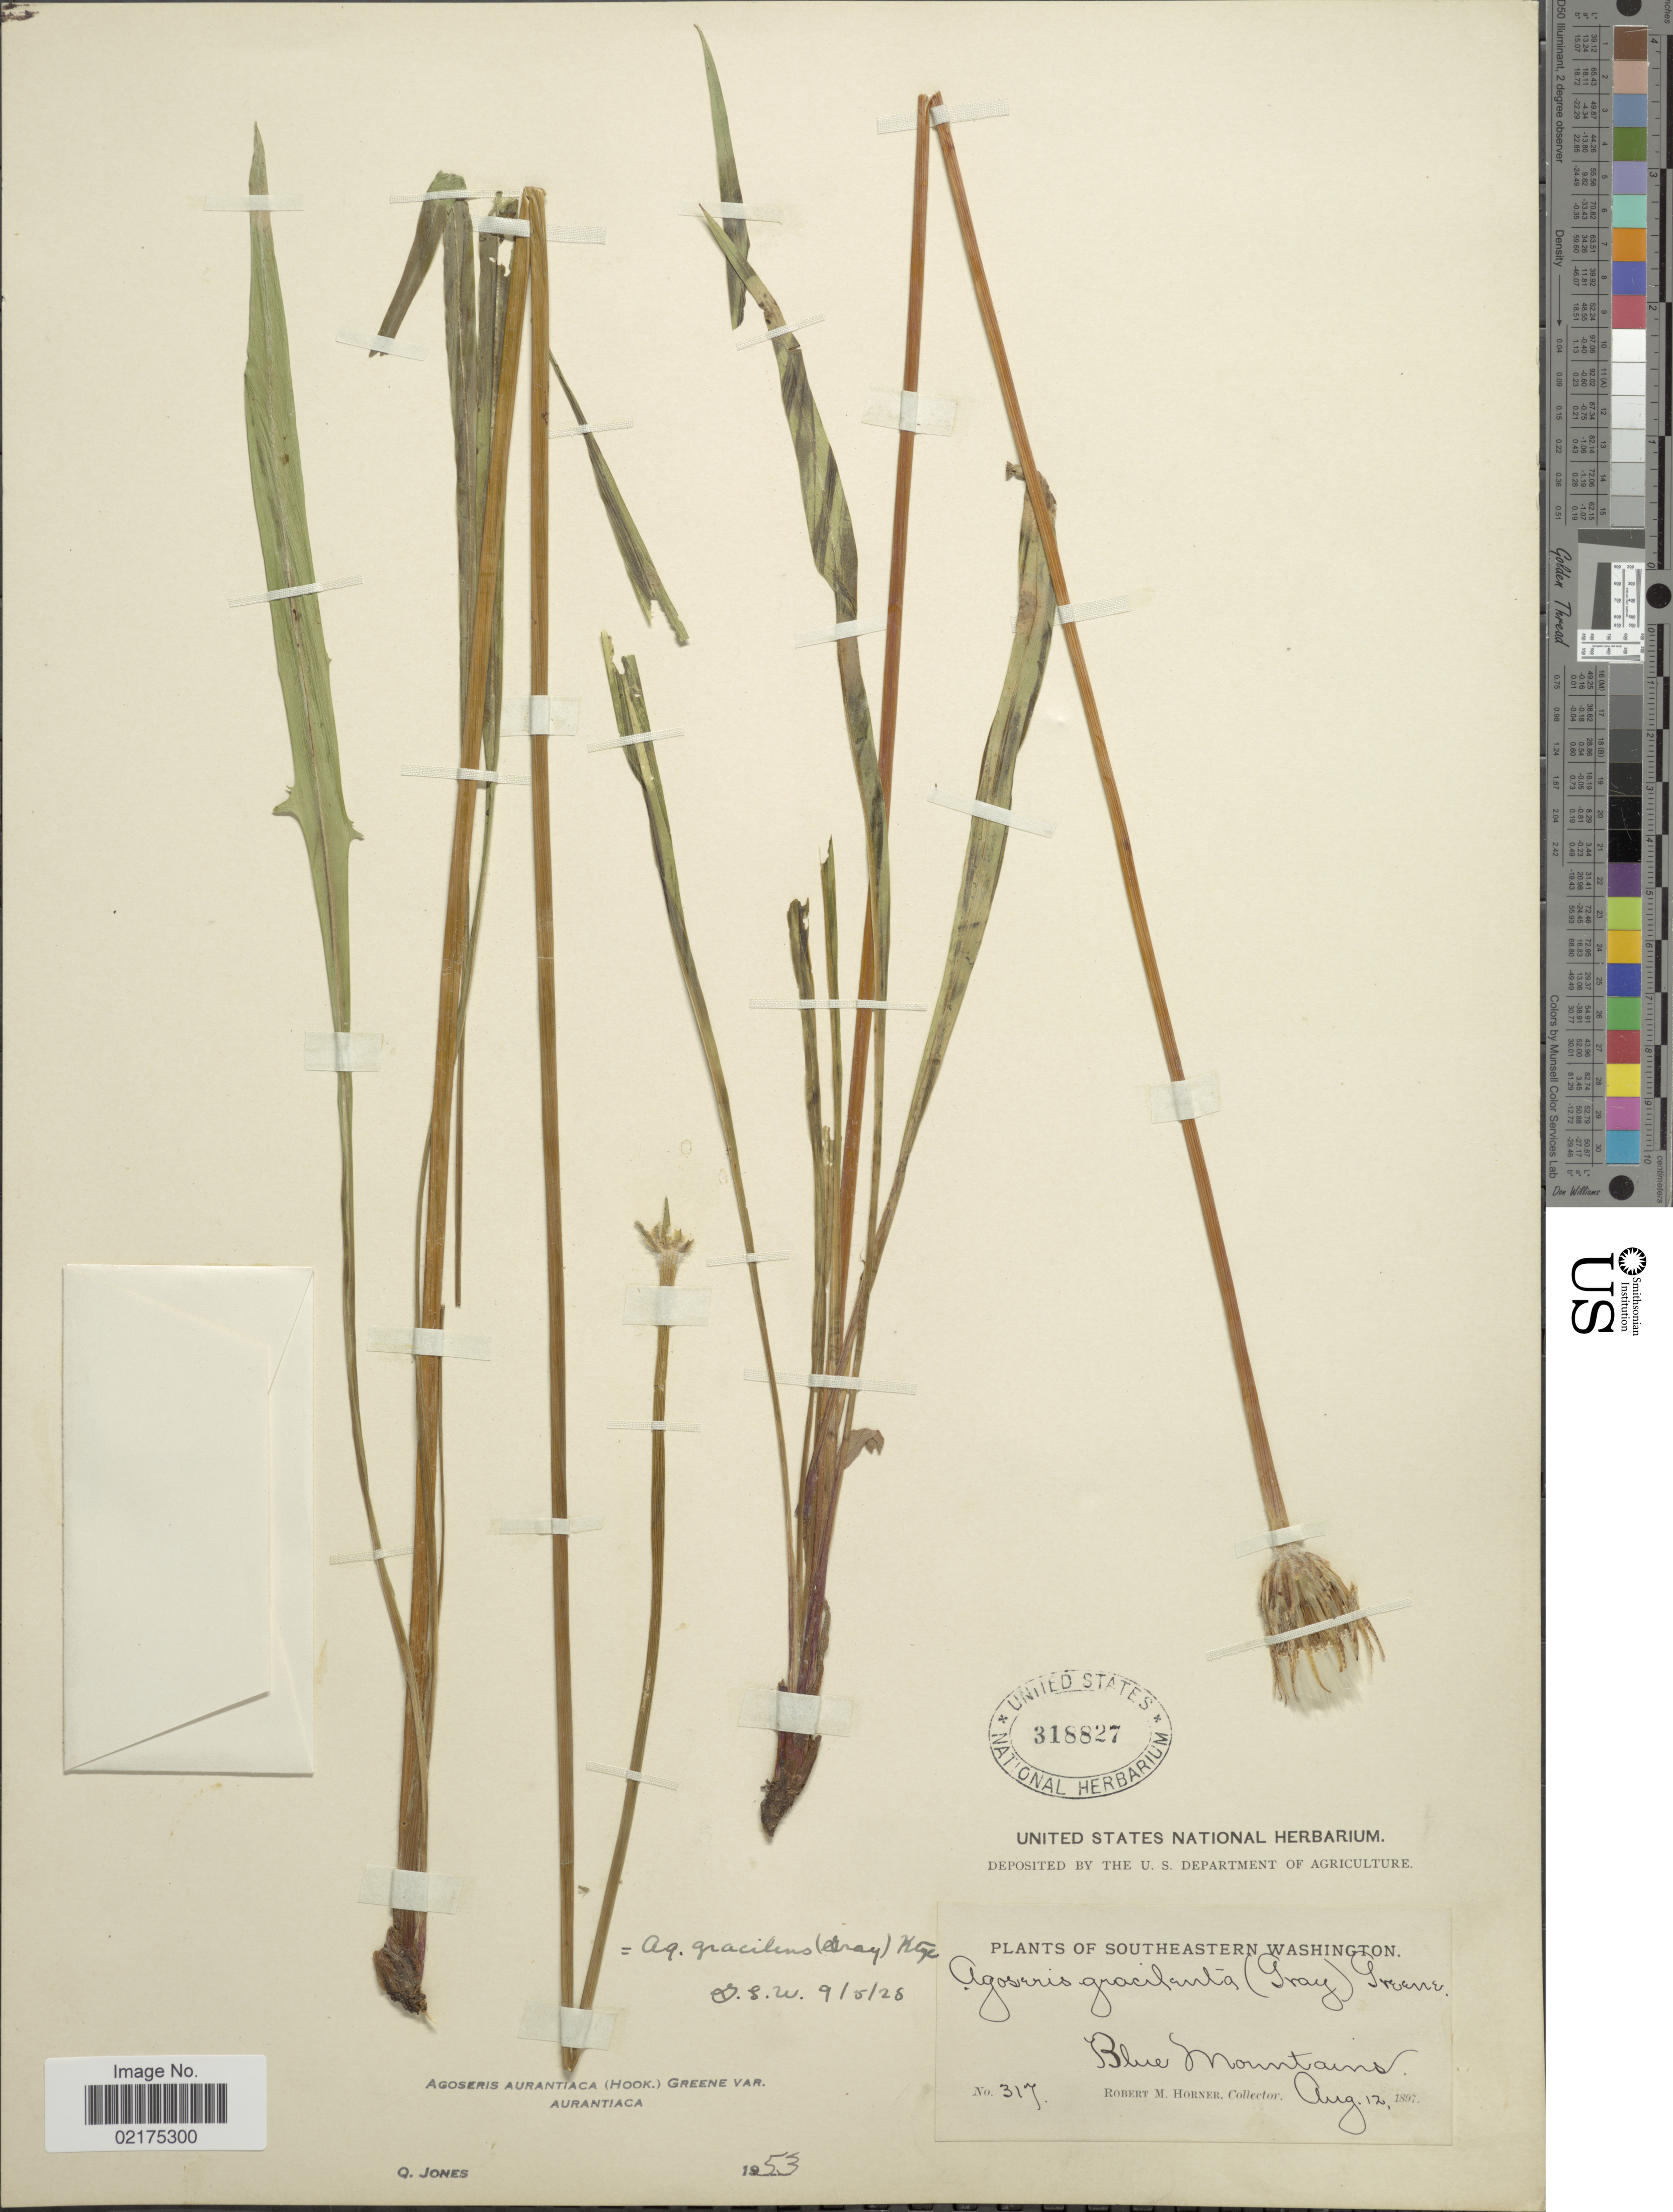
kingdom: Plantae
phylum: Tracheophyta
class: Magnoliopsida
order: Asterales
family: Asteraceae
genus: Agoseris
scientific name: Agoseris aurantiaca var. aurantiaca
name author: (Hook.) Greene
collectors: R. Horner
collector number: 317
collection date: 1897-08-12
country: United States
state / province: Washington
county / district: Clallam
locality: Southeastern Washington, Blue Mountains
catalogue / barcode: US 318827